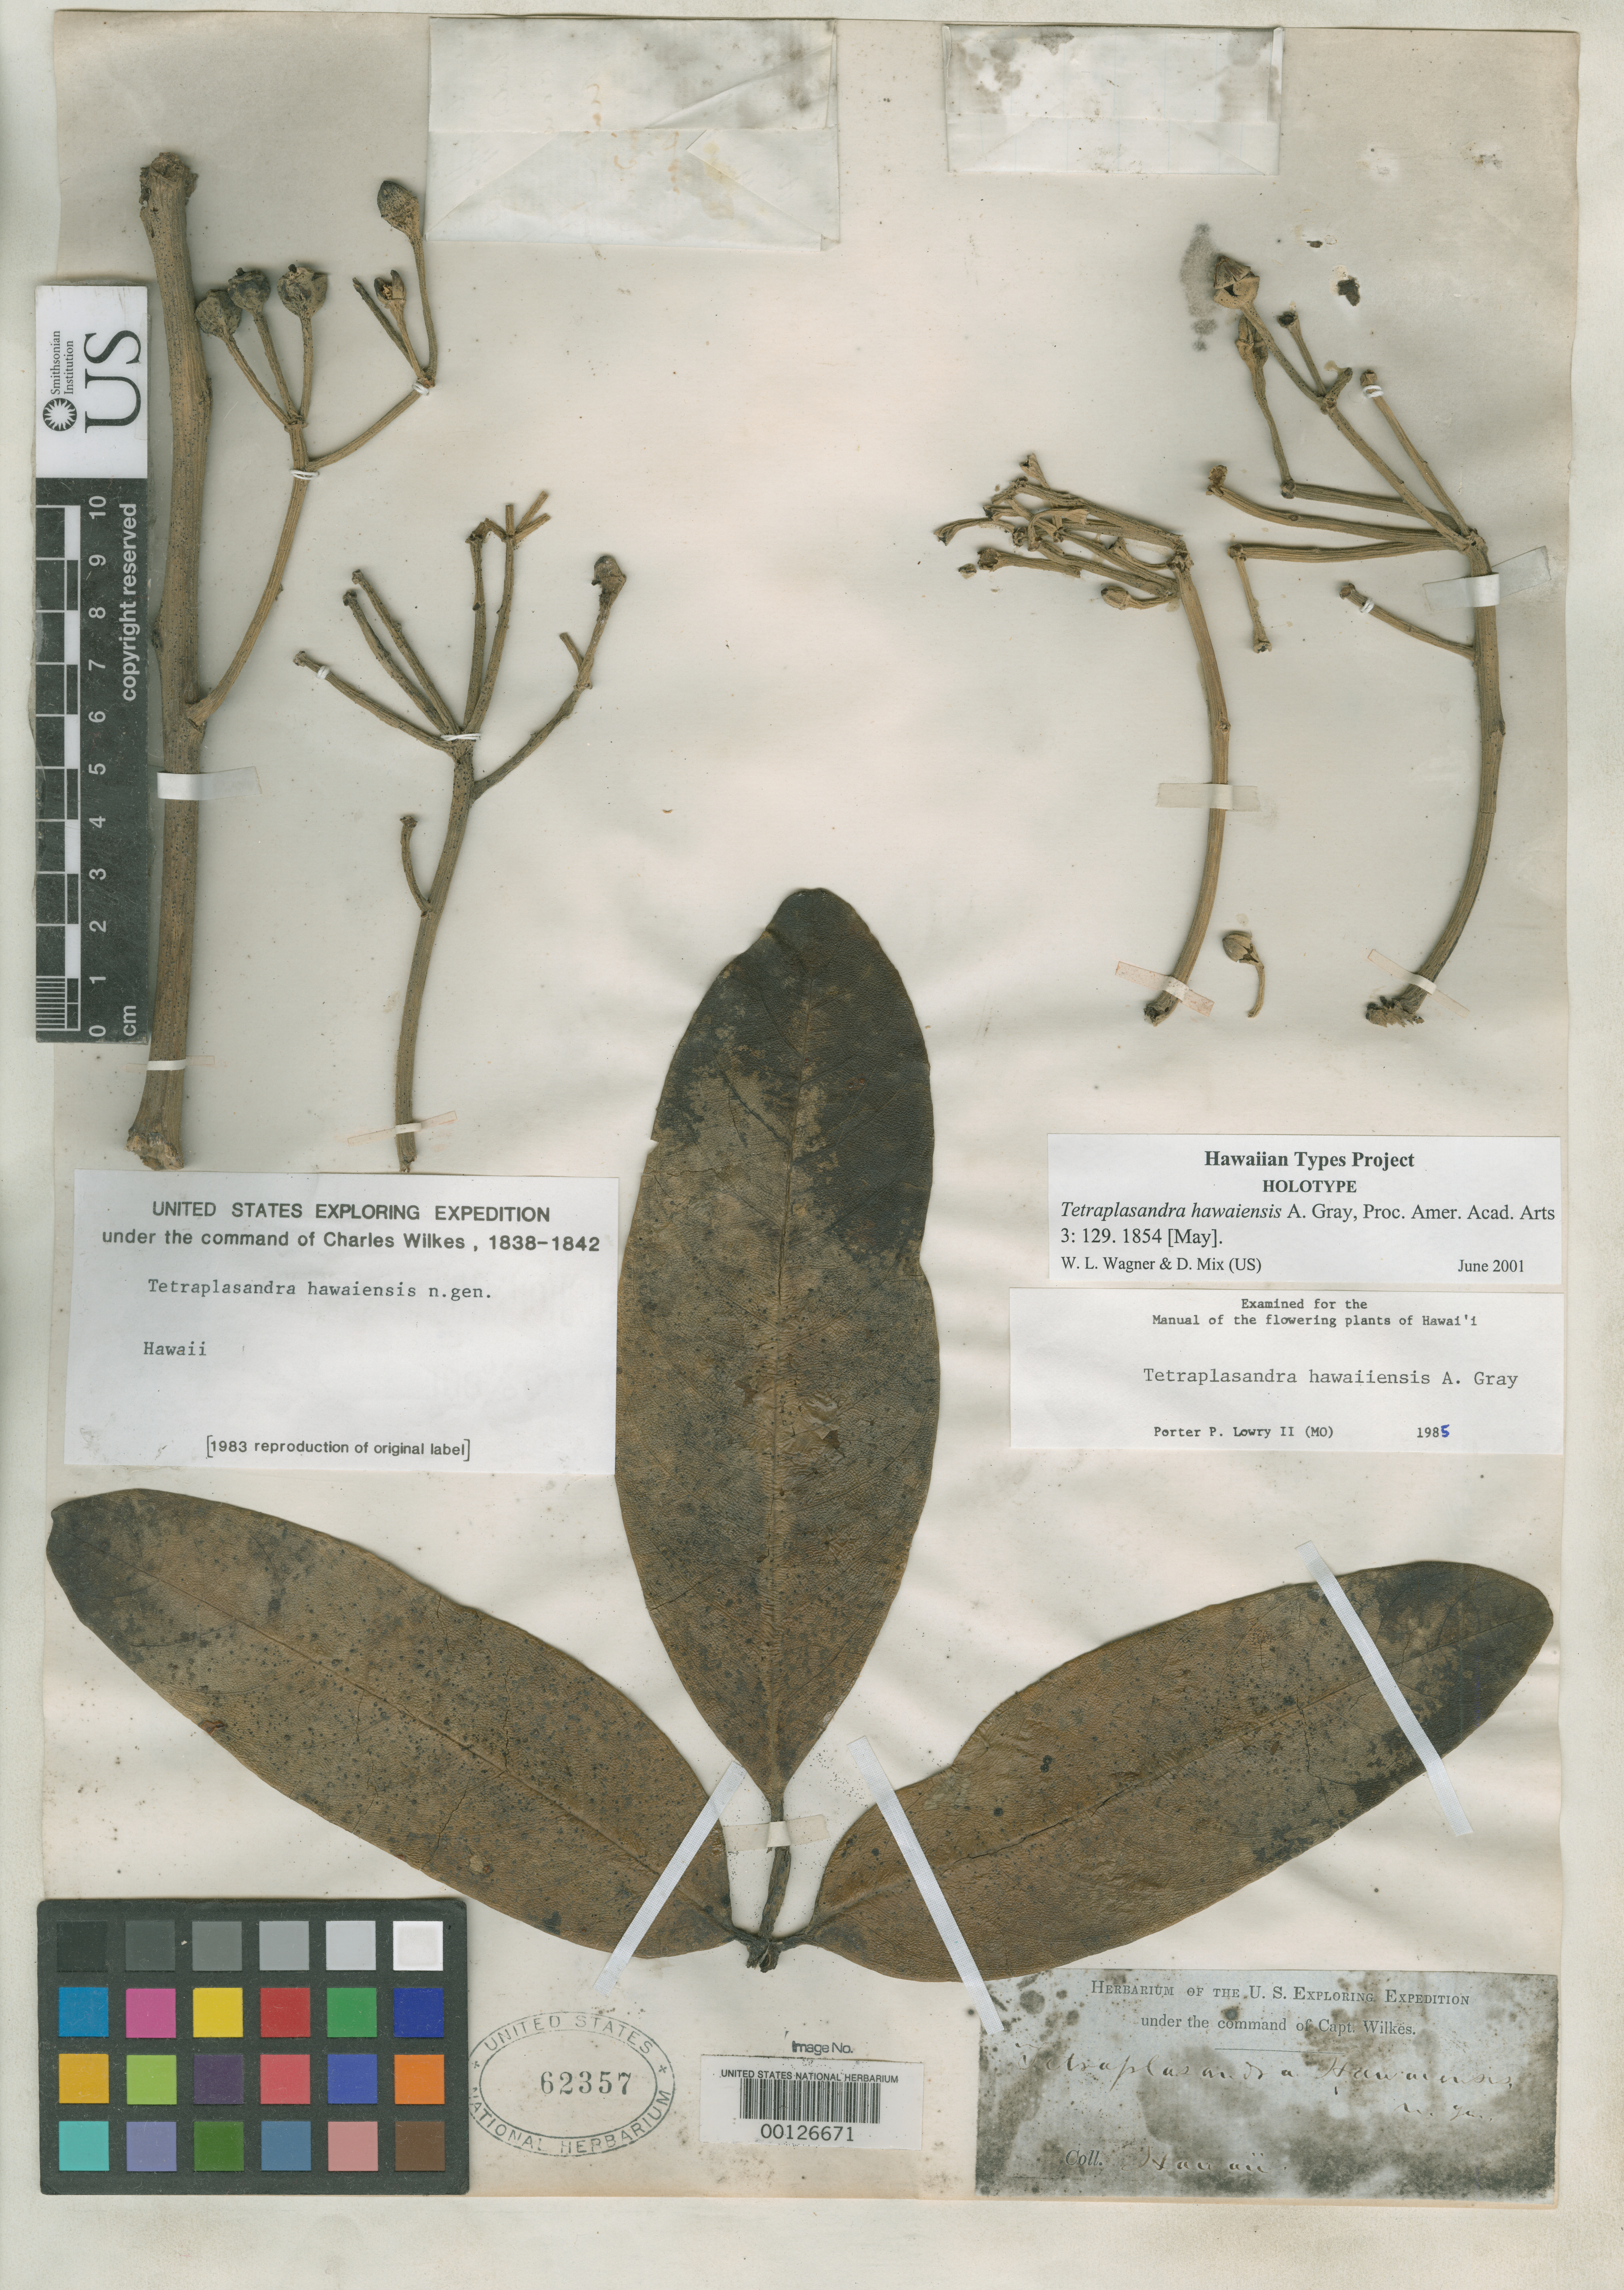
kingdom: Plantae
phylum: Tracheophyta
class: Magnoliopsida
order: Apiales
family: Araliaceae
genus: Tetraplasandra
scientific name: Tetraplasandra hawaiensis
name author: A. Gray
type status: Type Collection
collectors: Wilkes Explor. Exped.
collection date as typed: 1838 to -- --- 1842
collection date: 1838/1842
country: United States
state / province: Hawaii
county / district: Hawaii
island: Hawaii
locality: Puna.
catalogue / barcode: US 62357